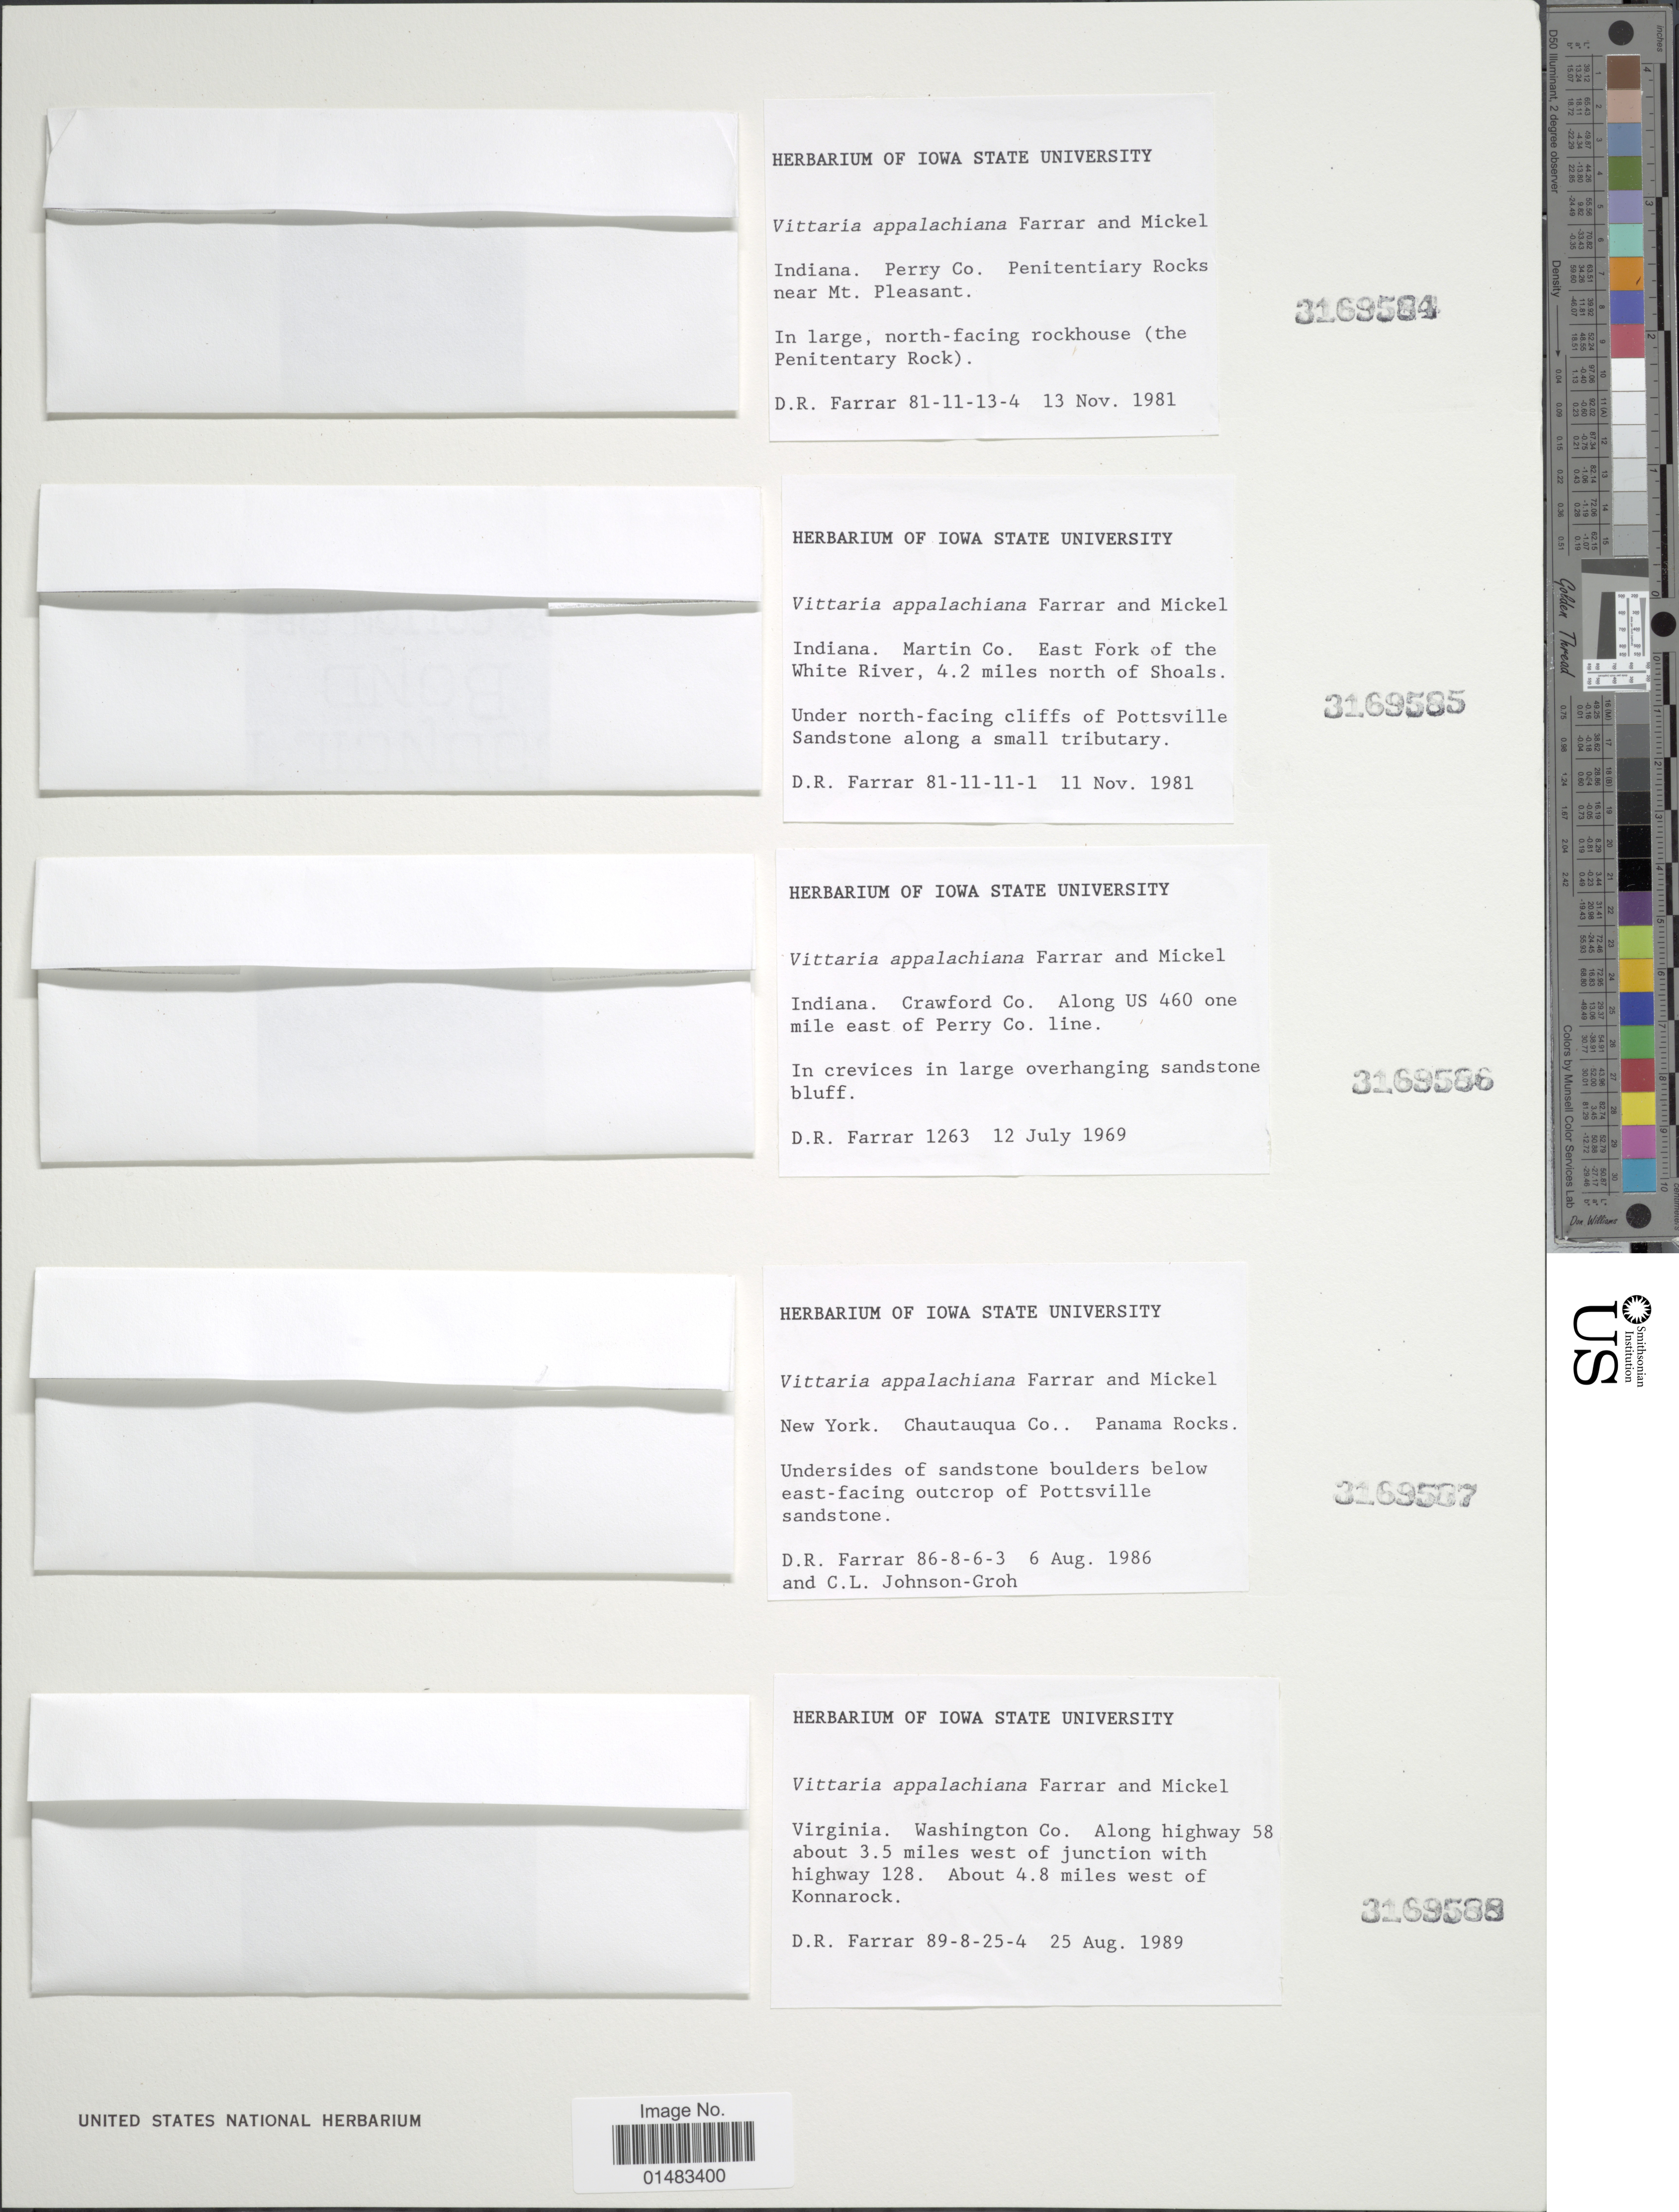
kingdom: Plantae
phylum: Tracheophyta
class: Polypodiopsida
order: Polypodiales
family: Pteridaceae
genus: Vittaria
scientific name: Vittaria appalachiana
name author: Farrar & Mickel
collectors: D. R. Farrar & -. Groh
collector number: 86863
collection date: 1986-08-06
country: United States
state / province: New York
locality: Chautaqua Co.: Panama Rocks, Undersides of sandstone boulders below east facing outcrop of Pottsville sandstone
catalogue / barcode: US 3169587-4